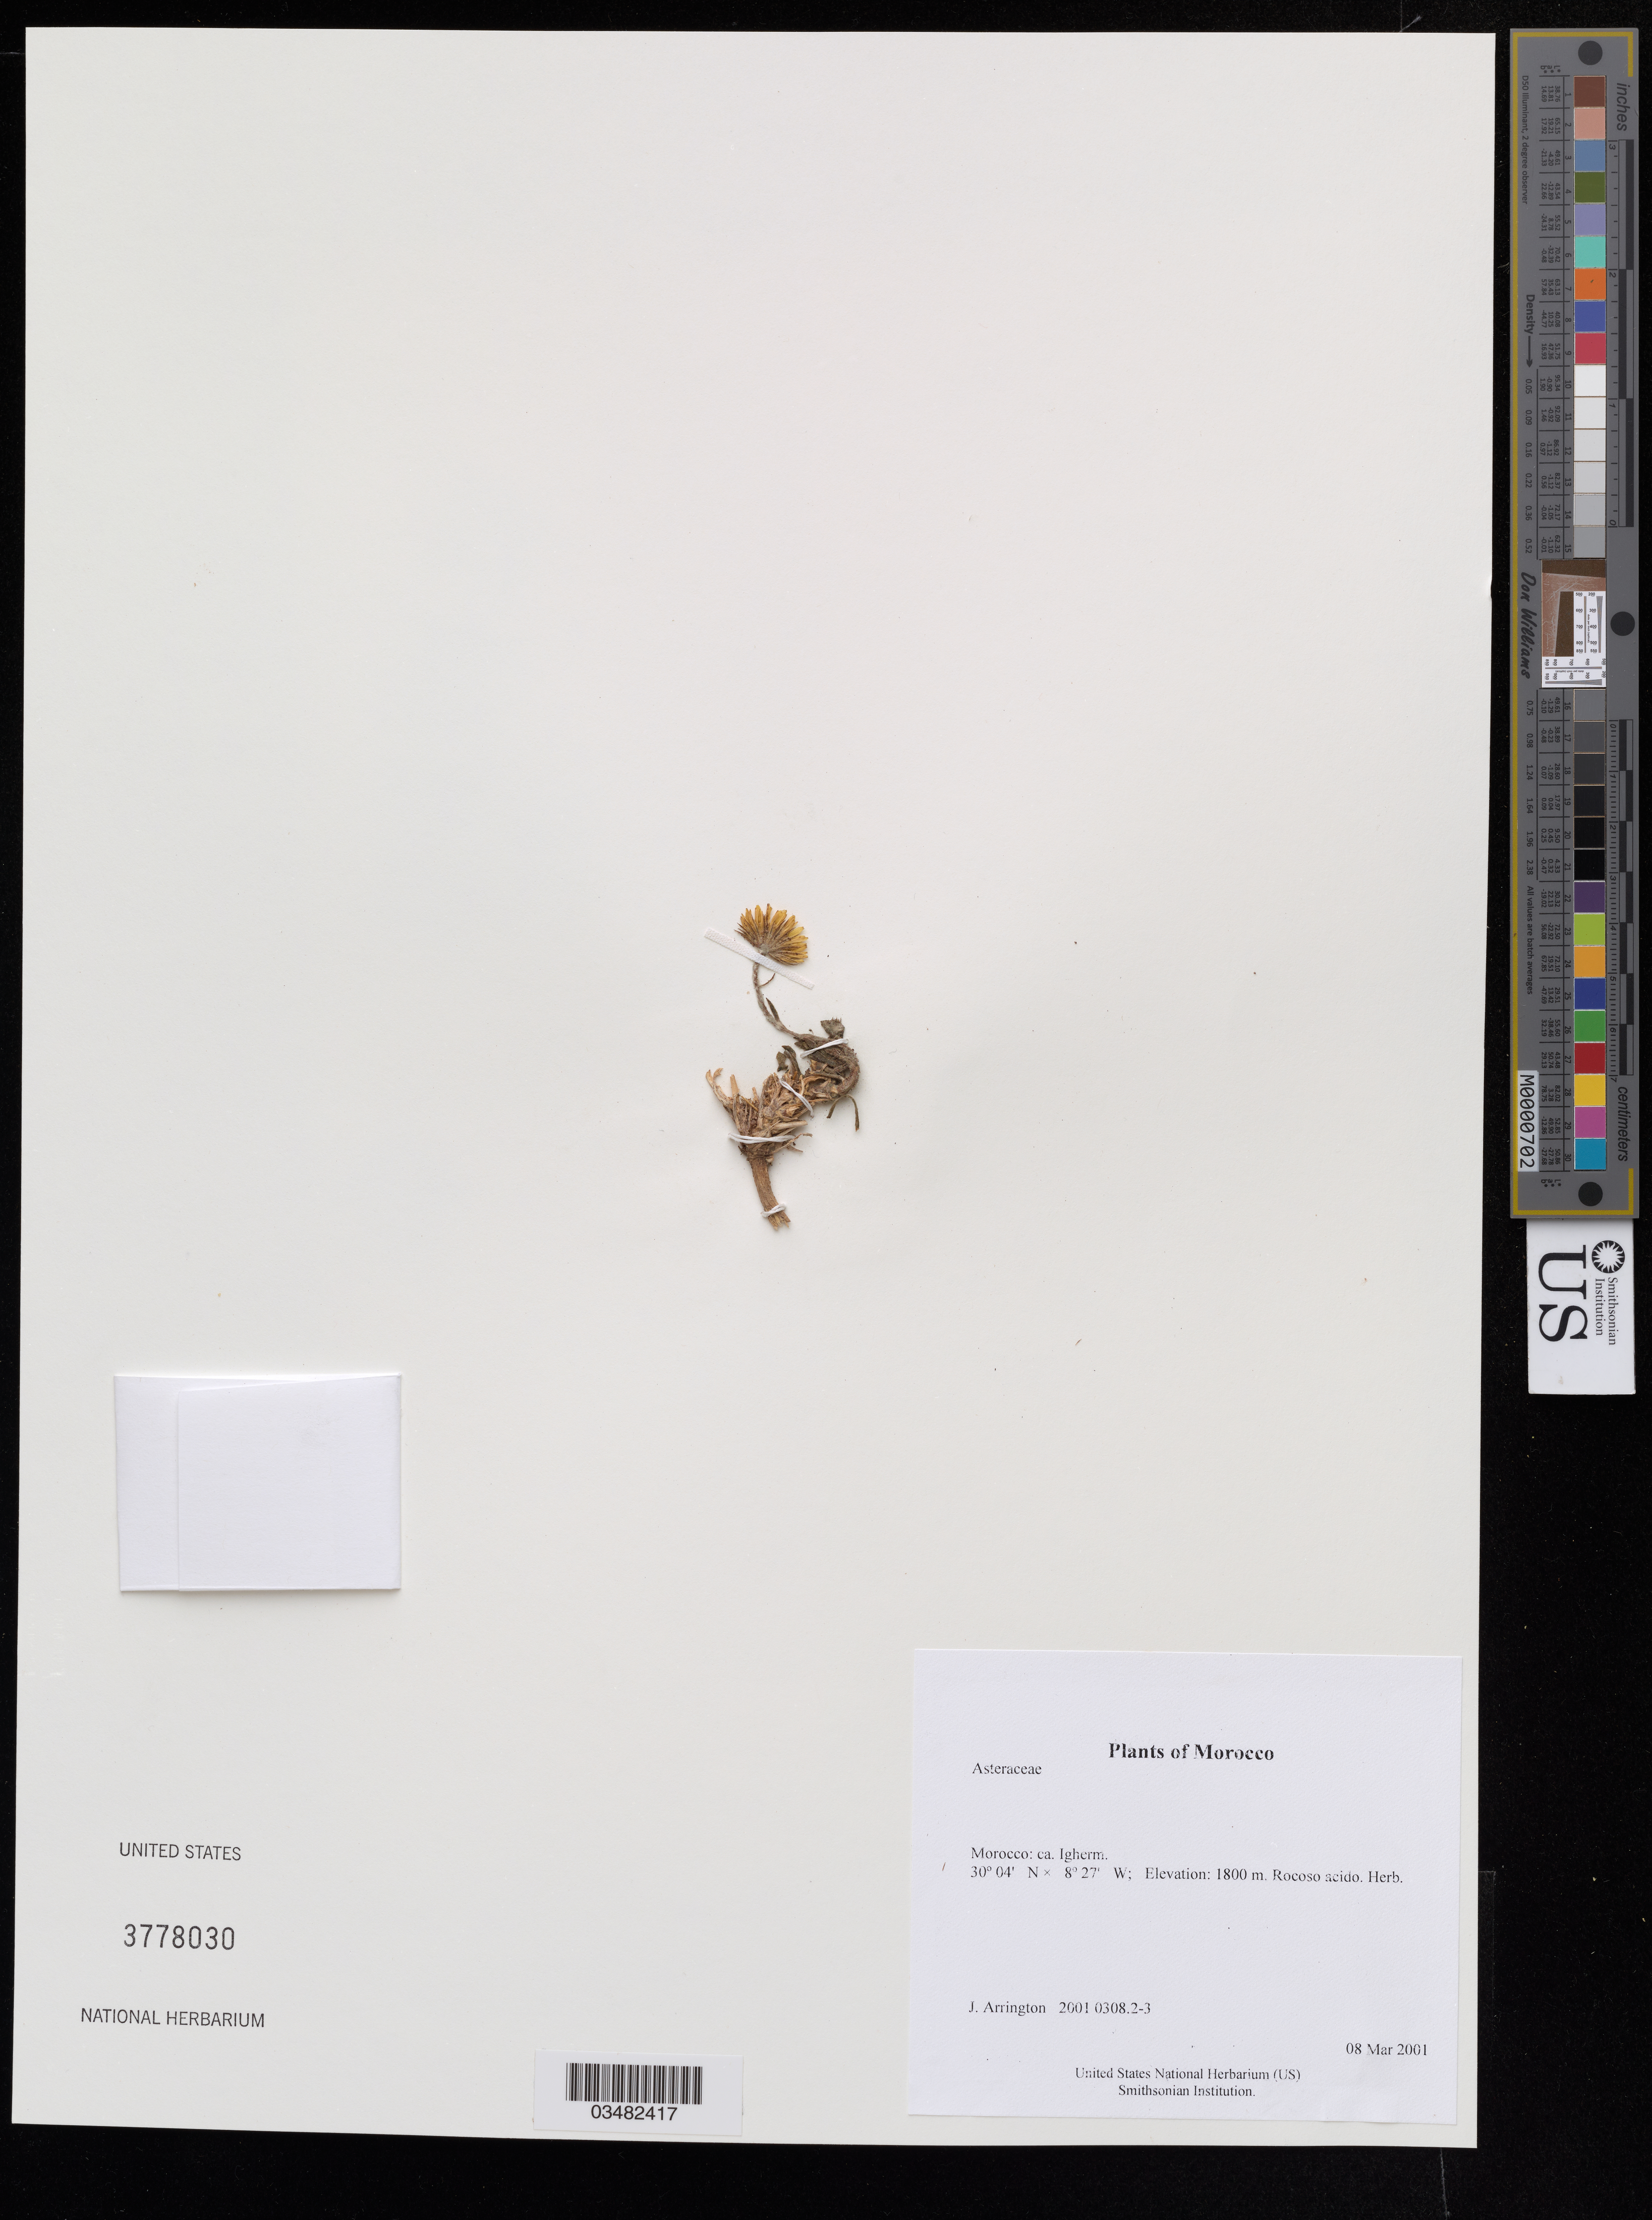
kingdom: Plantae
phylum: Tracheophyta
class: Magnoliopsida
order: Asterales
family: Asteraceae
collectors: J. Arrington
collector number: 2001 0308.2-3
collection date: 2001-03-08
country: Morocco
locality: ca. Igherm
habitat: Rocoso acido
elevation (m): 1800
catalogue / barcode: US 3778030